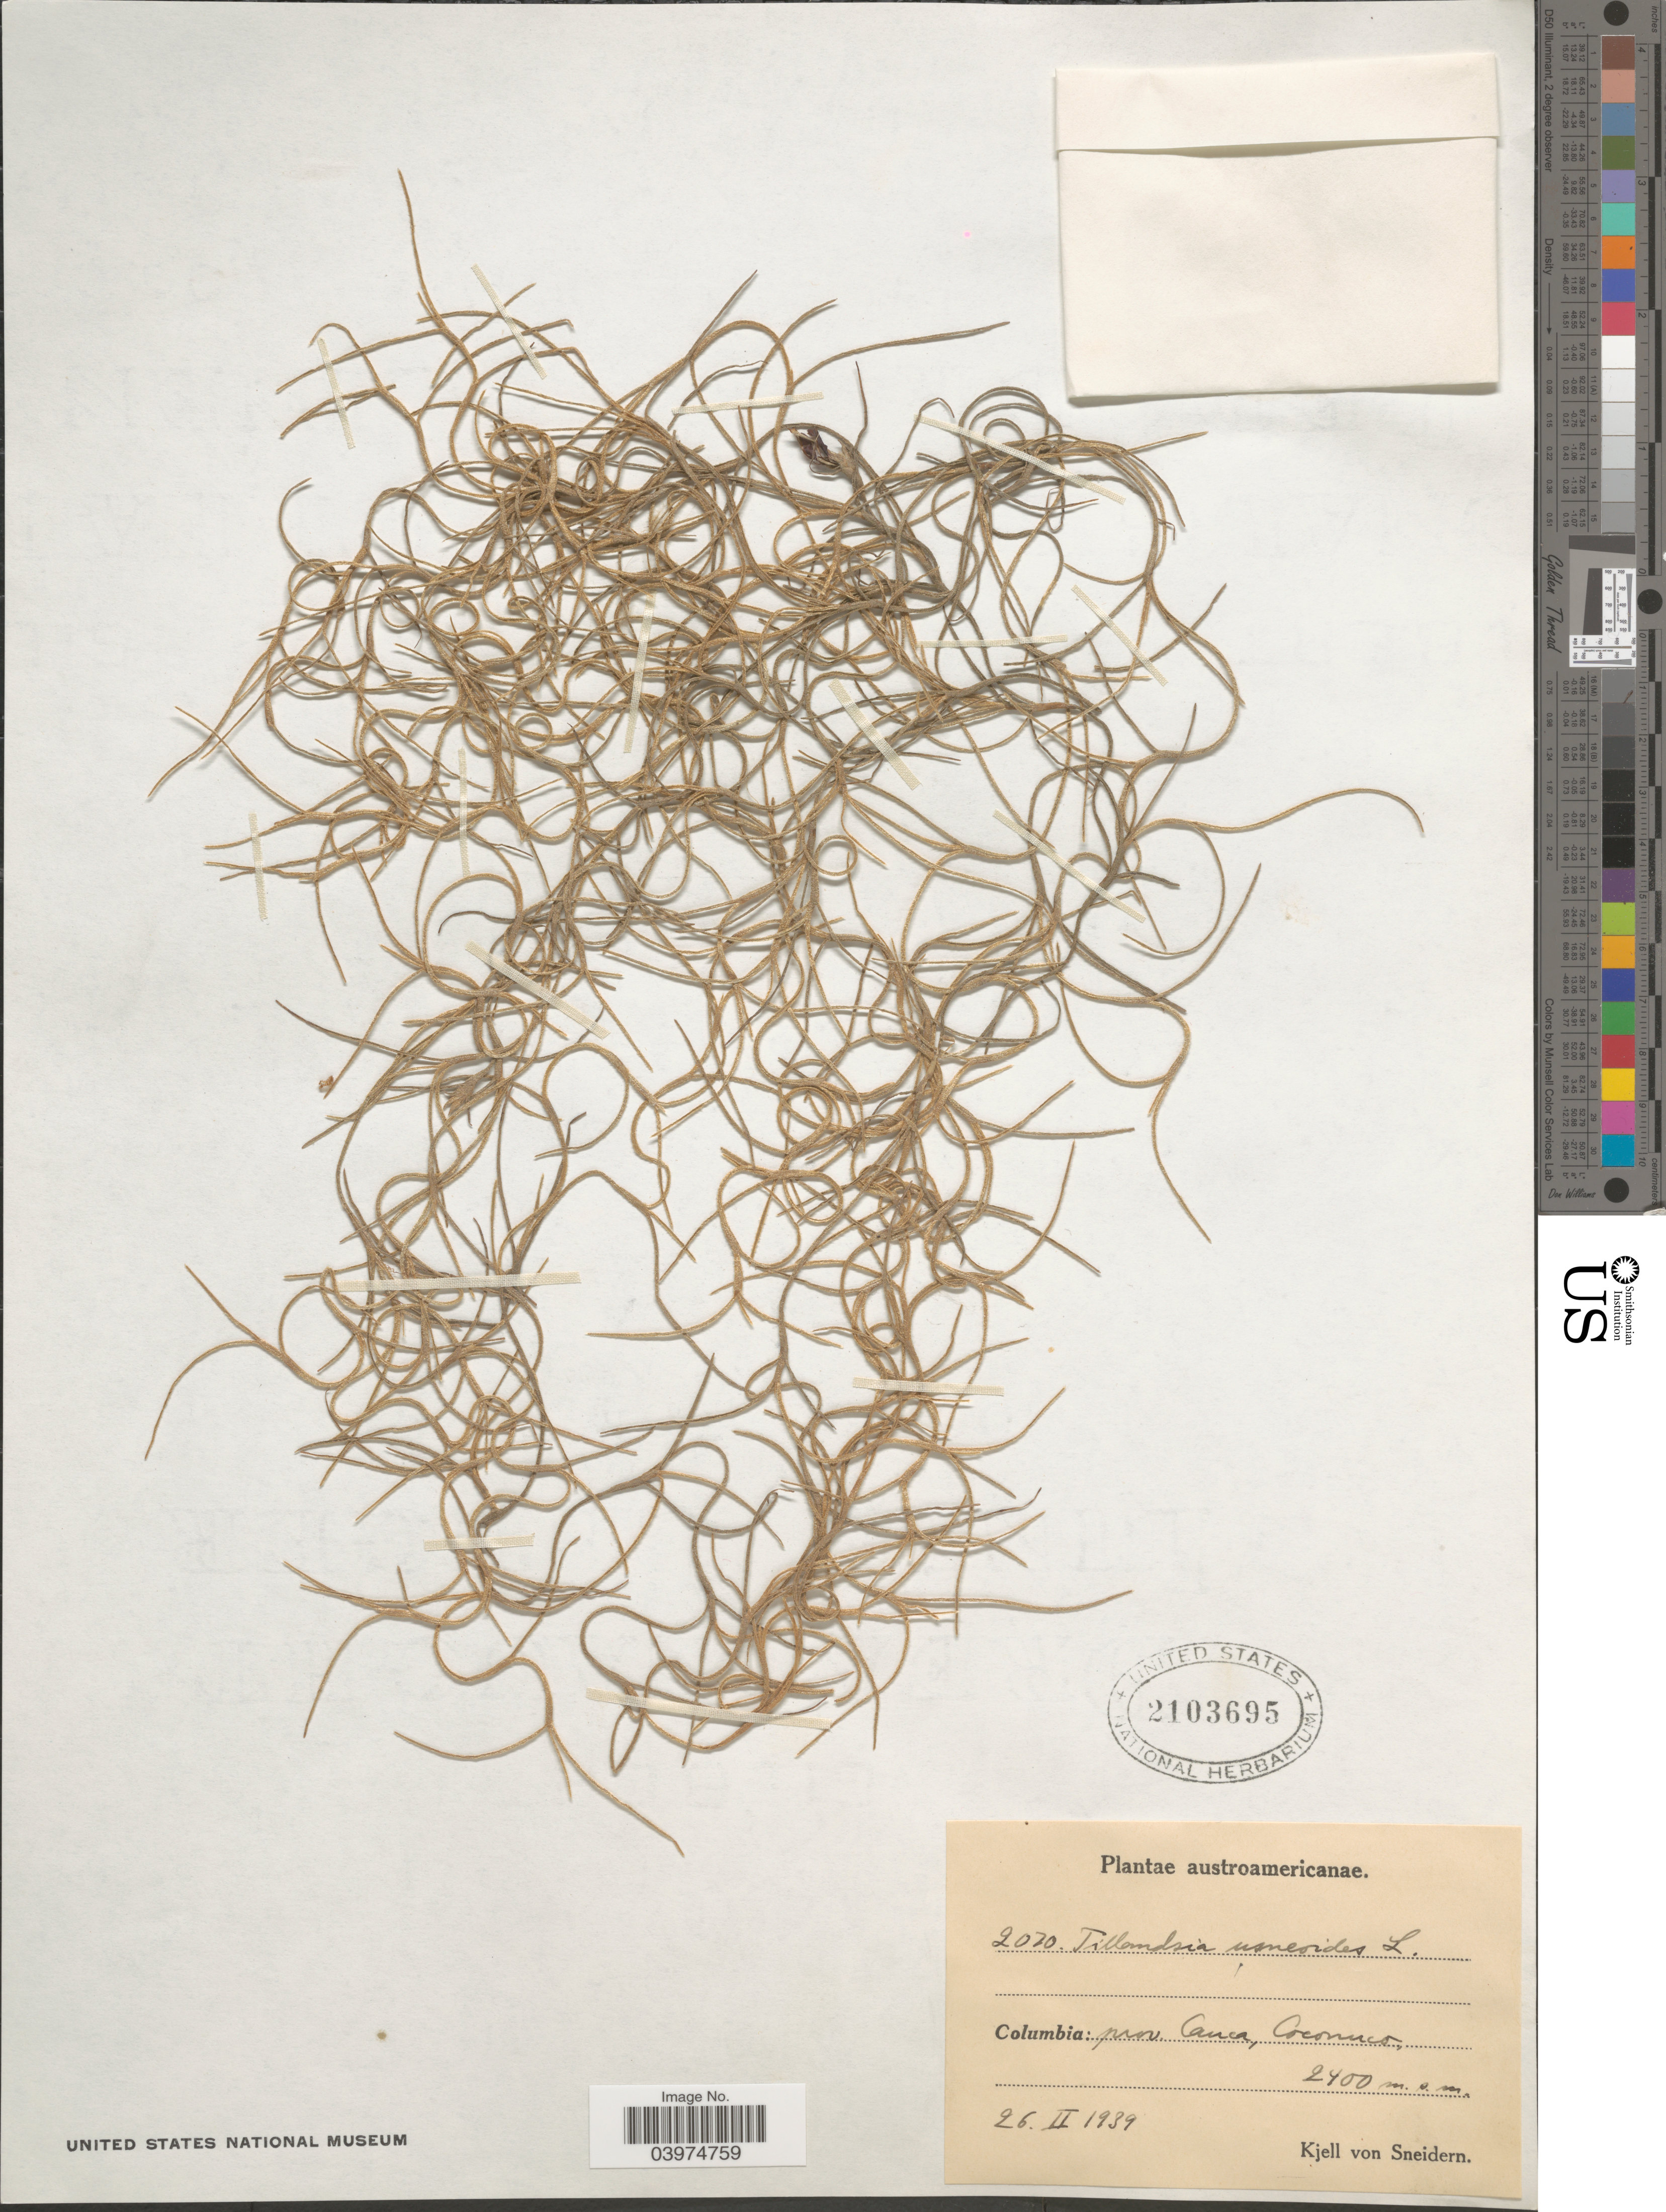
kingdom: Plantae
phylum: Tracheophyta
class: Liliopsida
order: Poales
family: Bromeliaceae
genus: Tillandsia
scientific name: Tillandsia usneoides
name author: (L.) L.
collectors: K. von Sneidern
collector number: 2020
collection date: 1939-02-26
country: Colombia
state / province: Cauca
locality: Coconuco.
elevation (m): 2400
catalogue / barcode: US 2103695